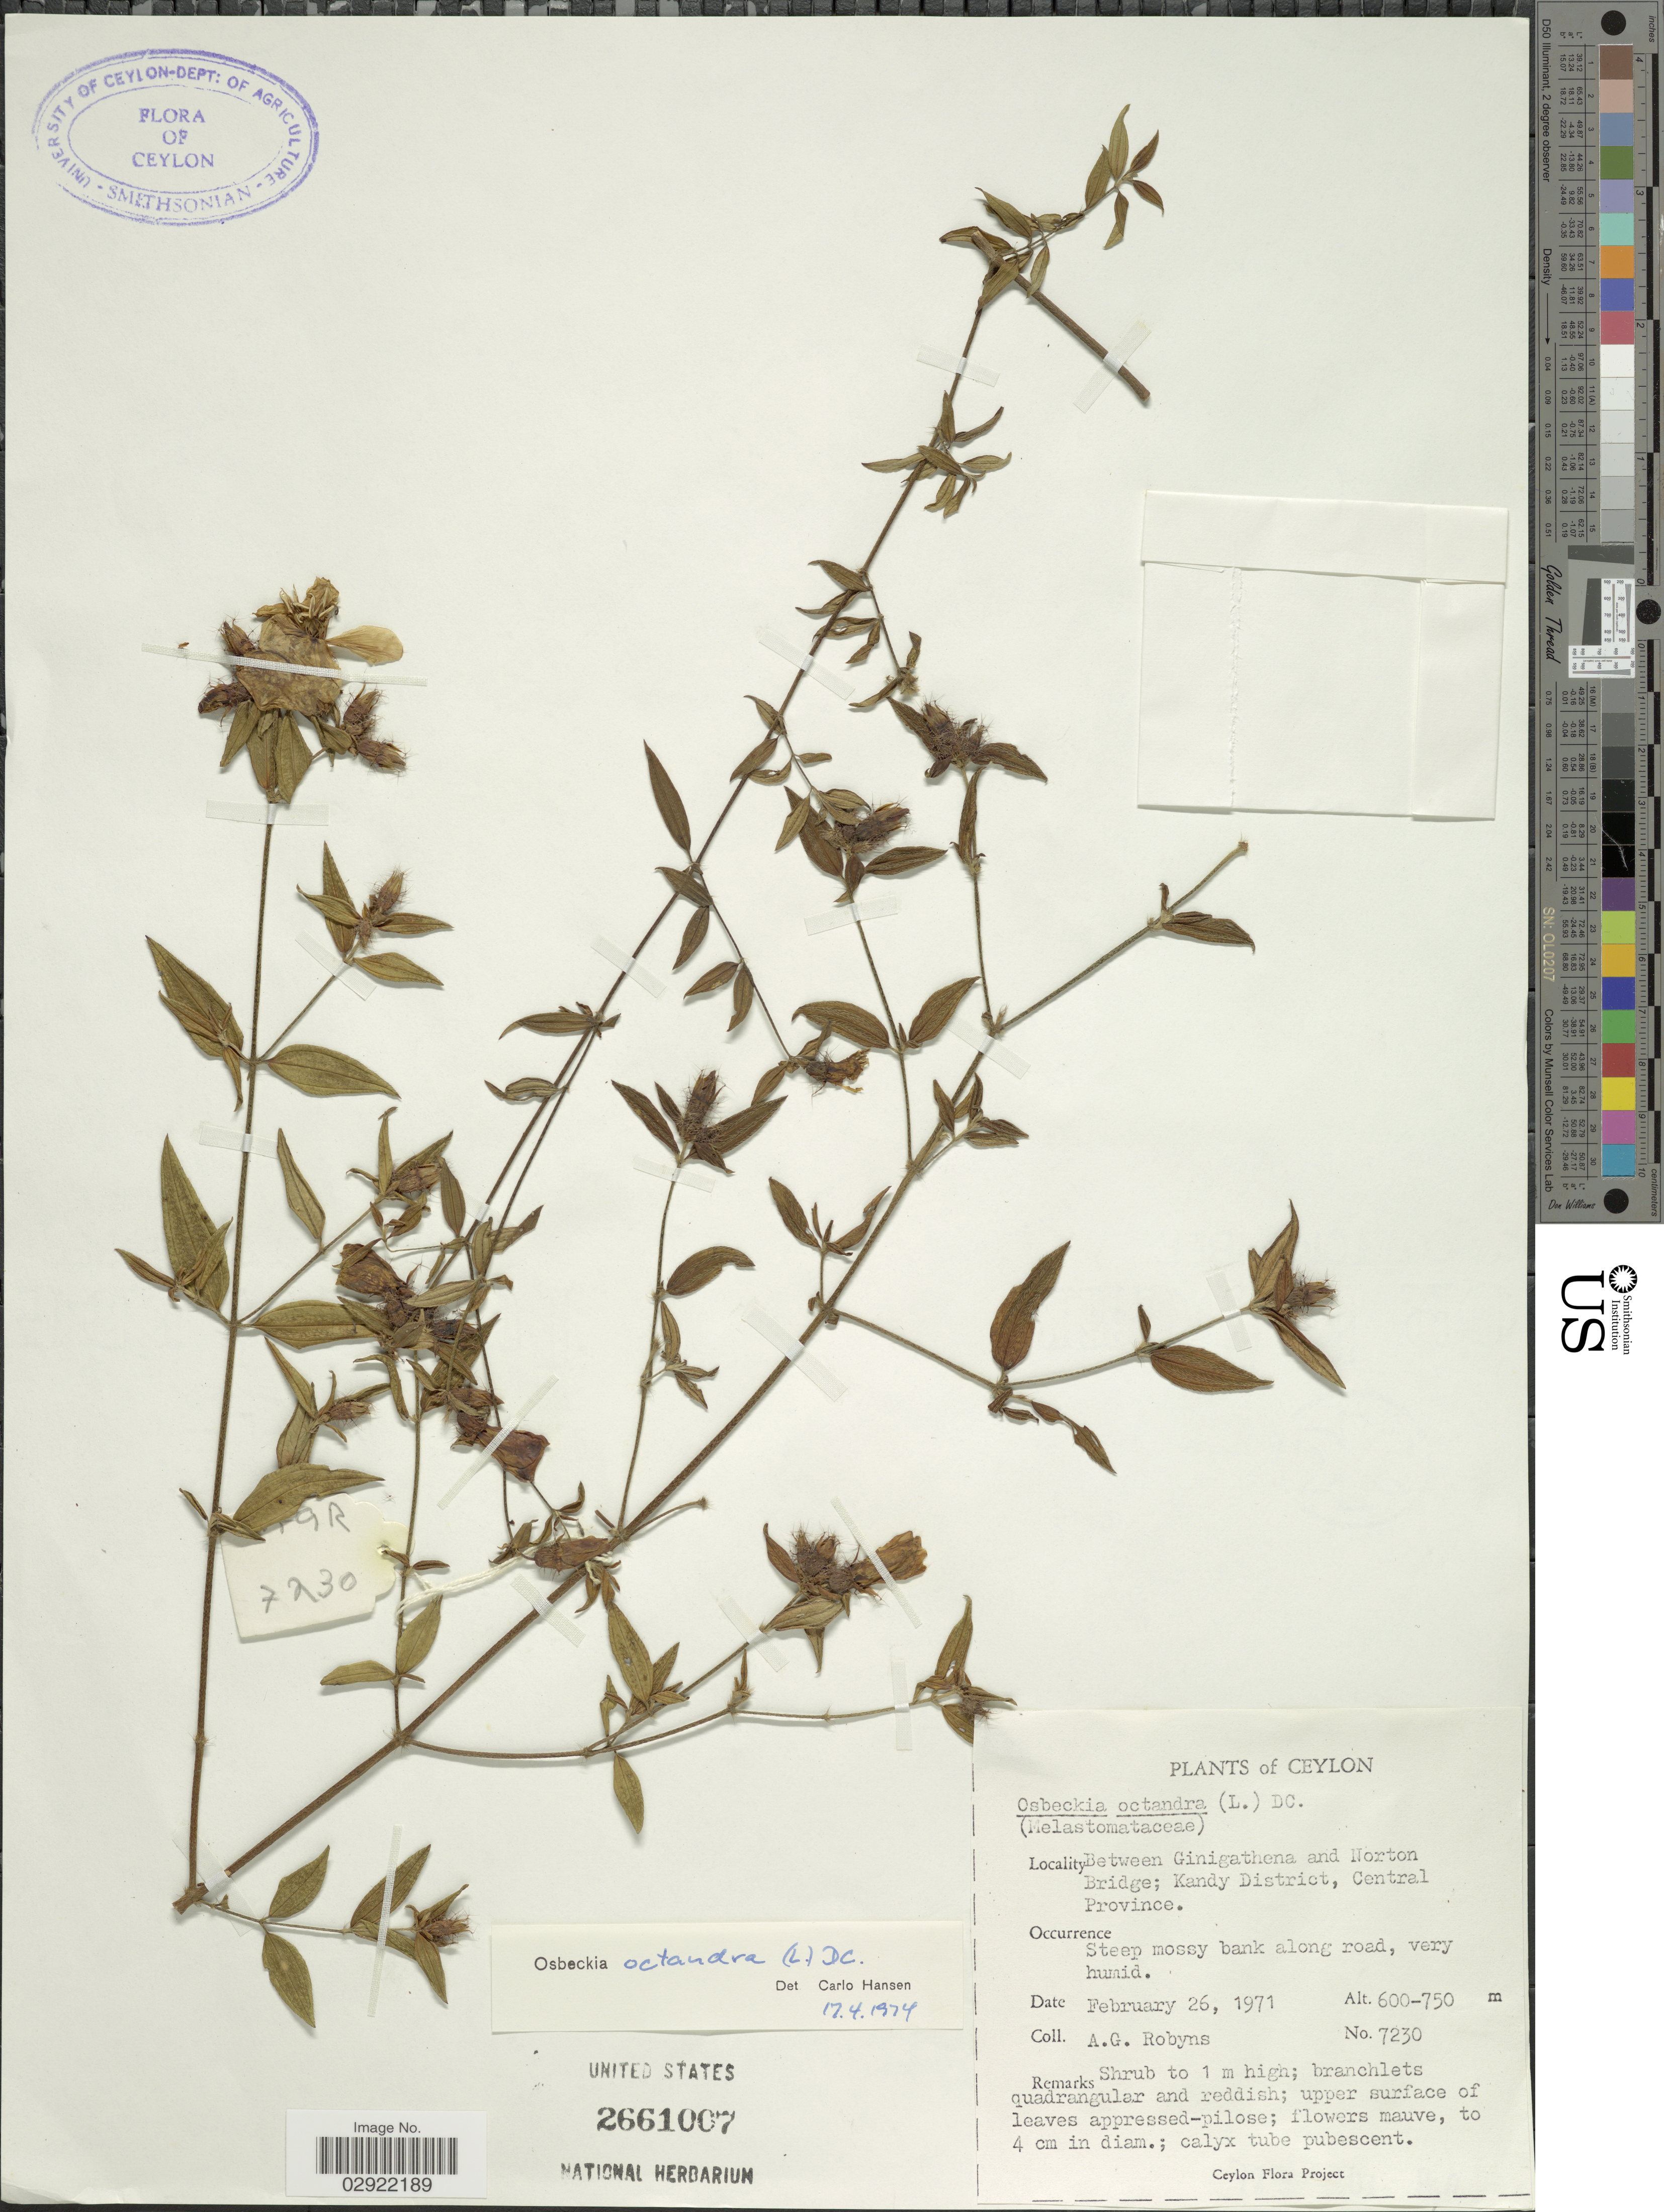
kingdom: Plantae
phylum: Tracheophyta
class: Magnoliopsida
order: Myrtales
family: Melastomataceae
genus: Osbeckia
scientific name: Osbeckia octandra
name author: DC.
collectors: A. Robyns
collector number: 7230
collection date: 1971-02-26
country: Sri Lanka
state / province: Central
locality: Ceylon. Between Ginigathena and Norton Bridge; Kandy District.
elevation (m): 600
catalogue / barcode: US 2661007